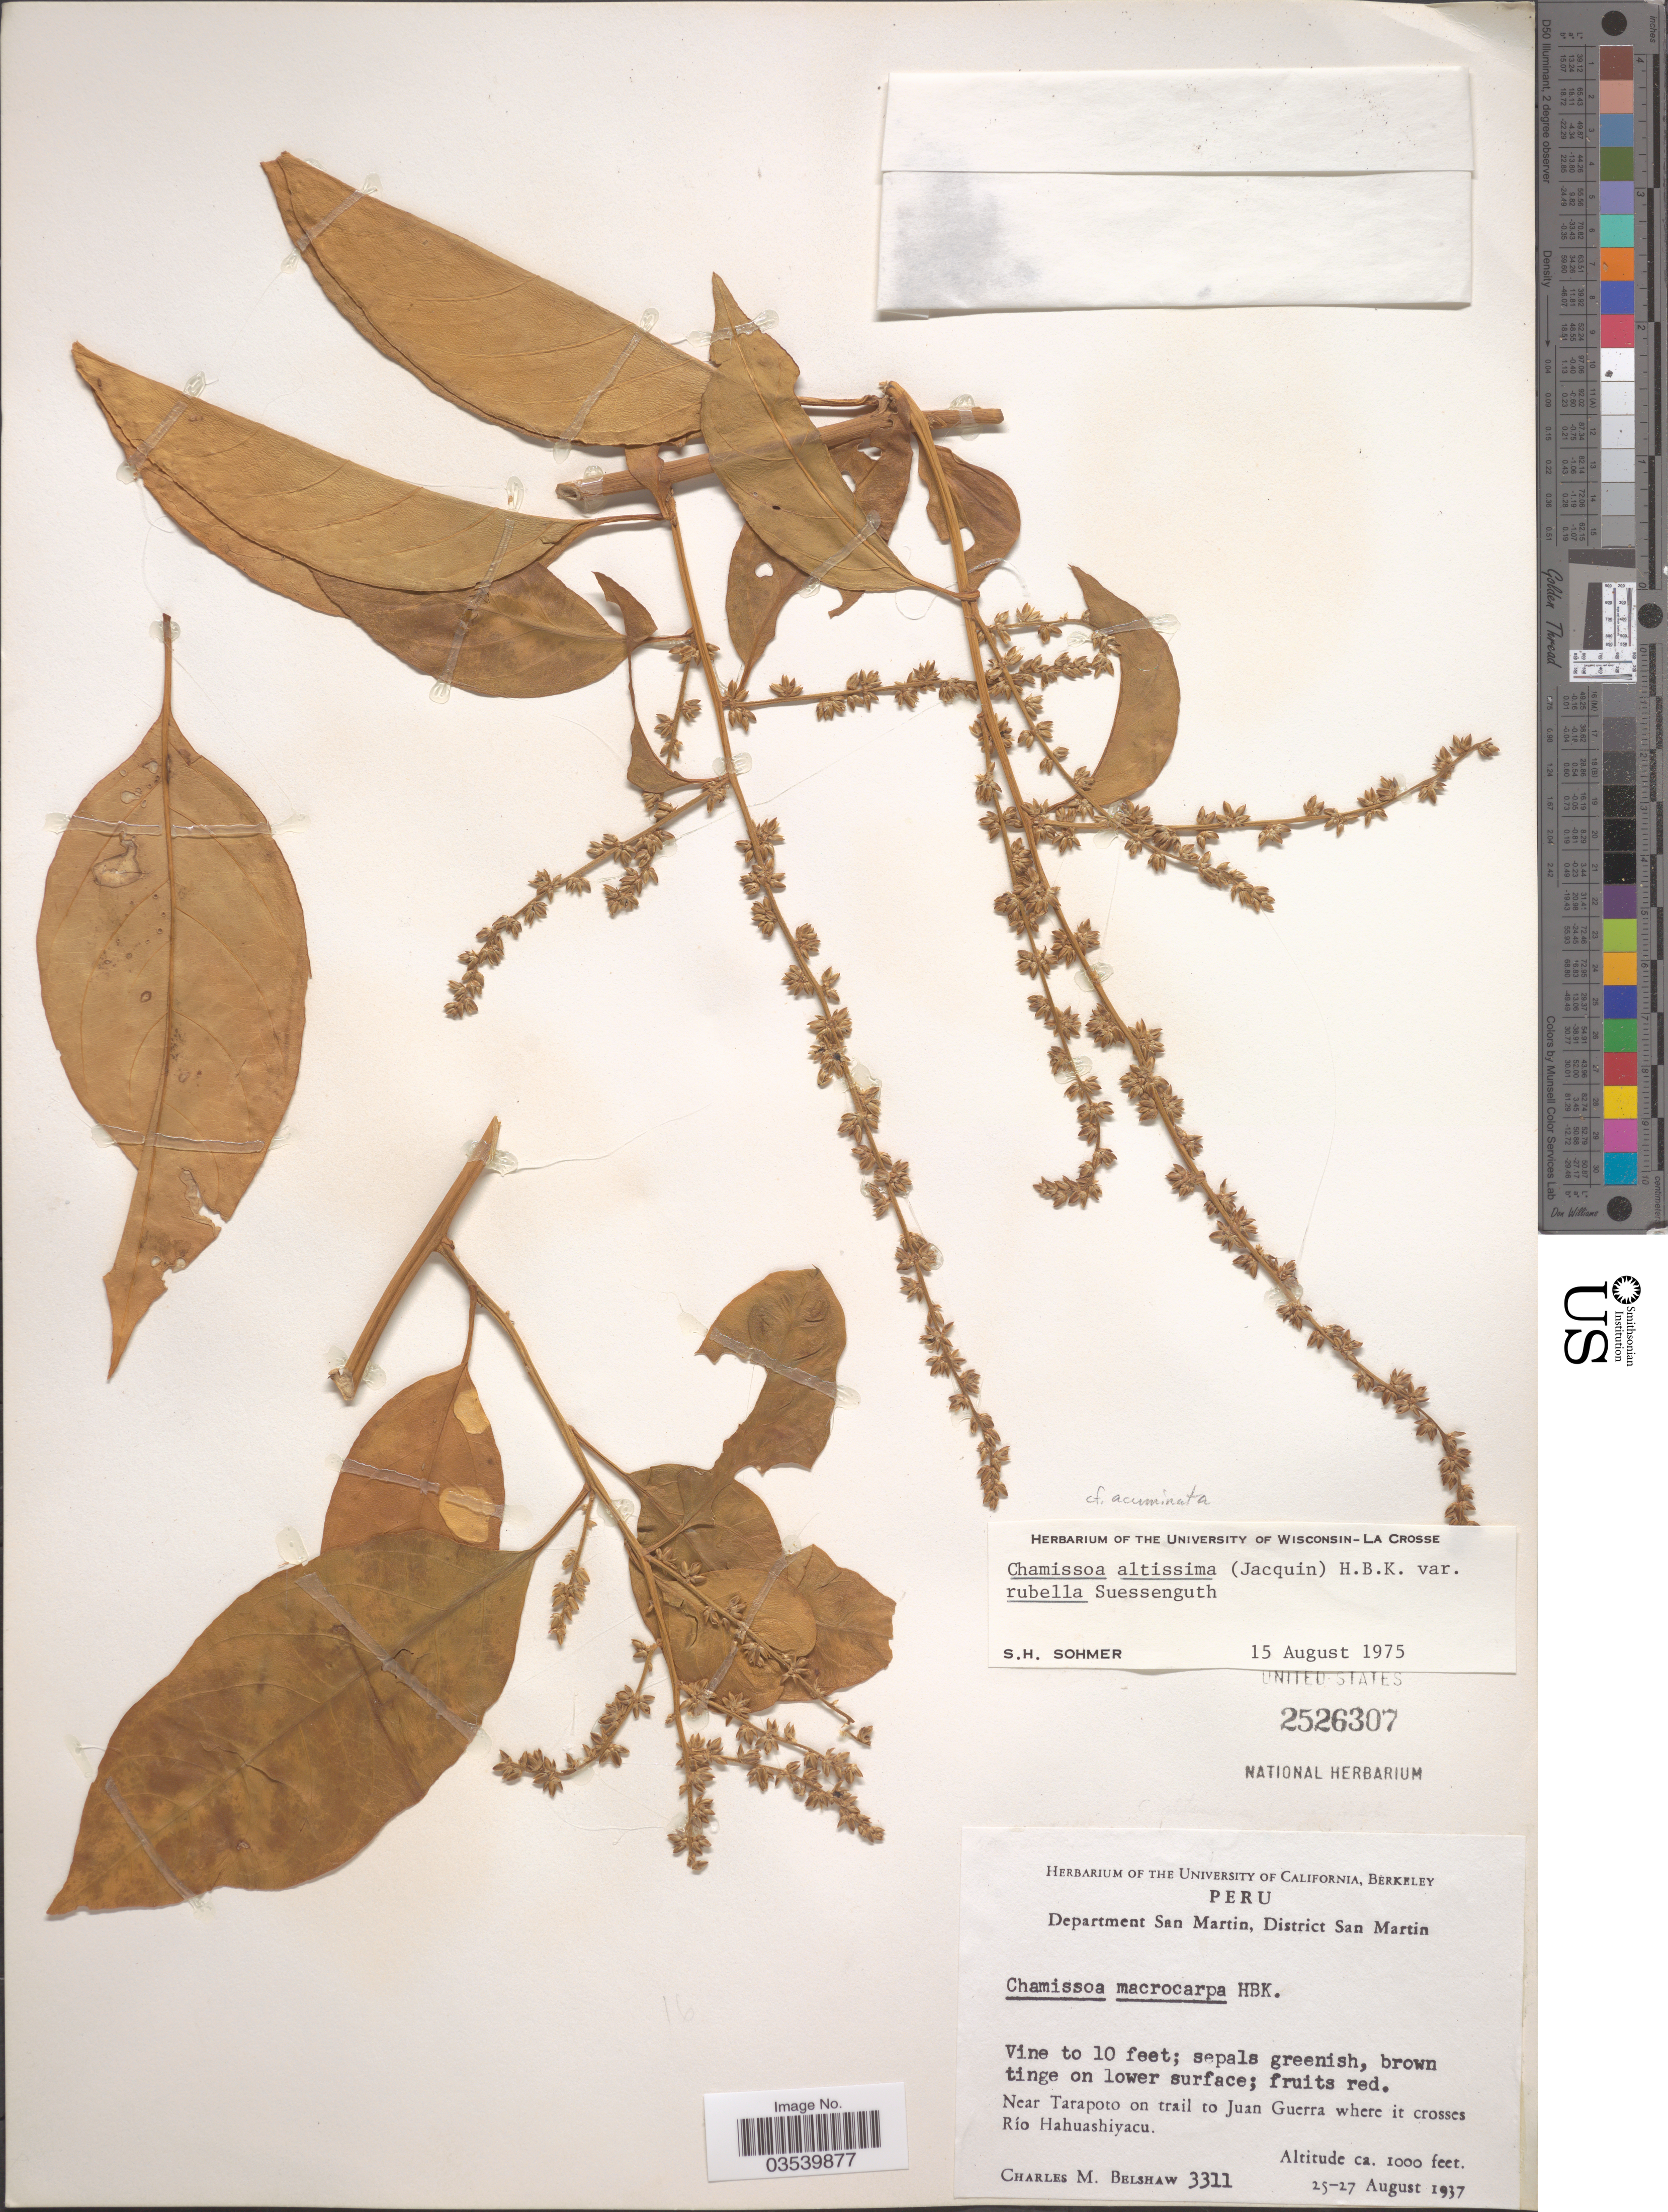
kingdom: Plantae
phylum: Tracheophyta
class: Magnoliopsida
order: Caryophyllales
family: Amaranthaceae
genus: Chamissoa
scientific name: Chamissoa altissima var. rubella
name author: Suess.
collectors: C. Shaw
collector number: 3311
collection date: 1937-08-25/1937-08-27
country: Peru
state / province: San Martín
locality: Department San Martin, District San Martin. Near Tarapoto on trail to Juan Guerra where it crosses Río Hahuashiyacu.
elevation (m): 305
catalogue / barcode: US 2526307